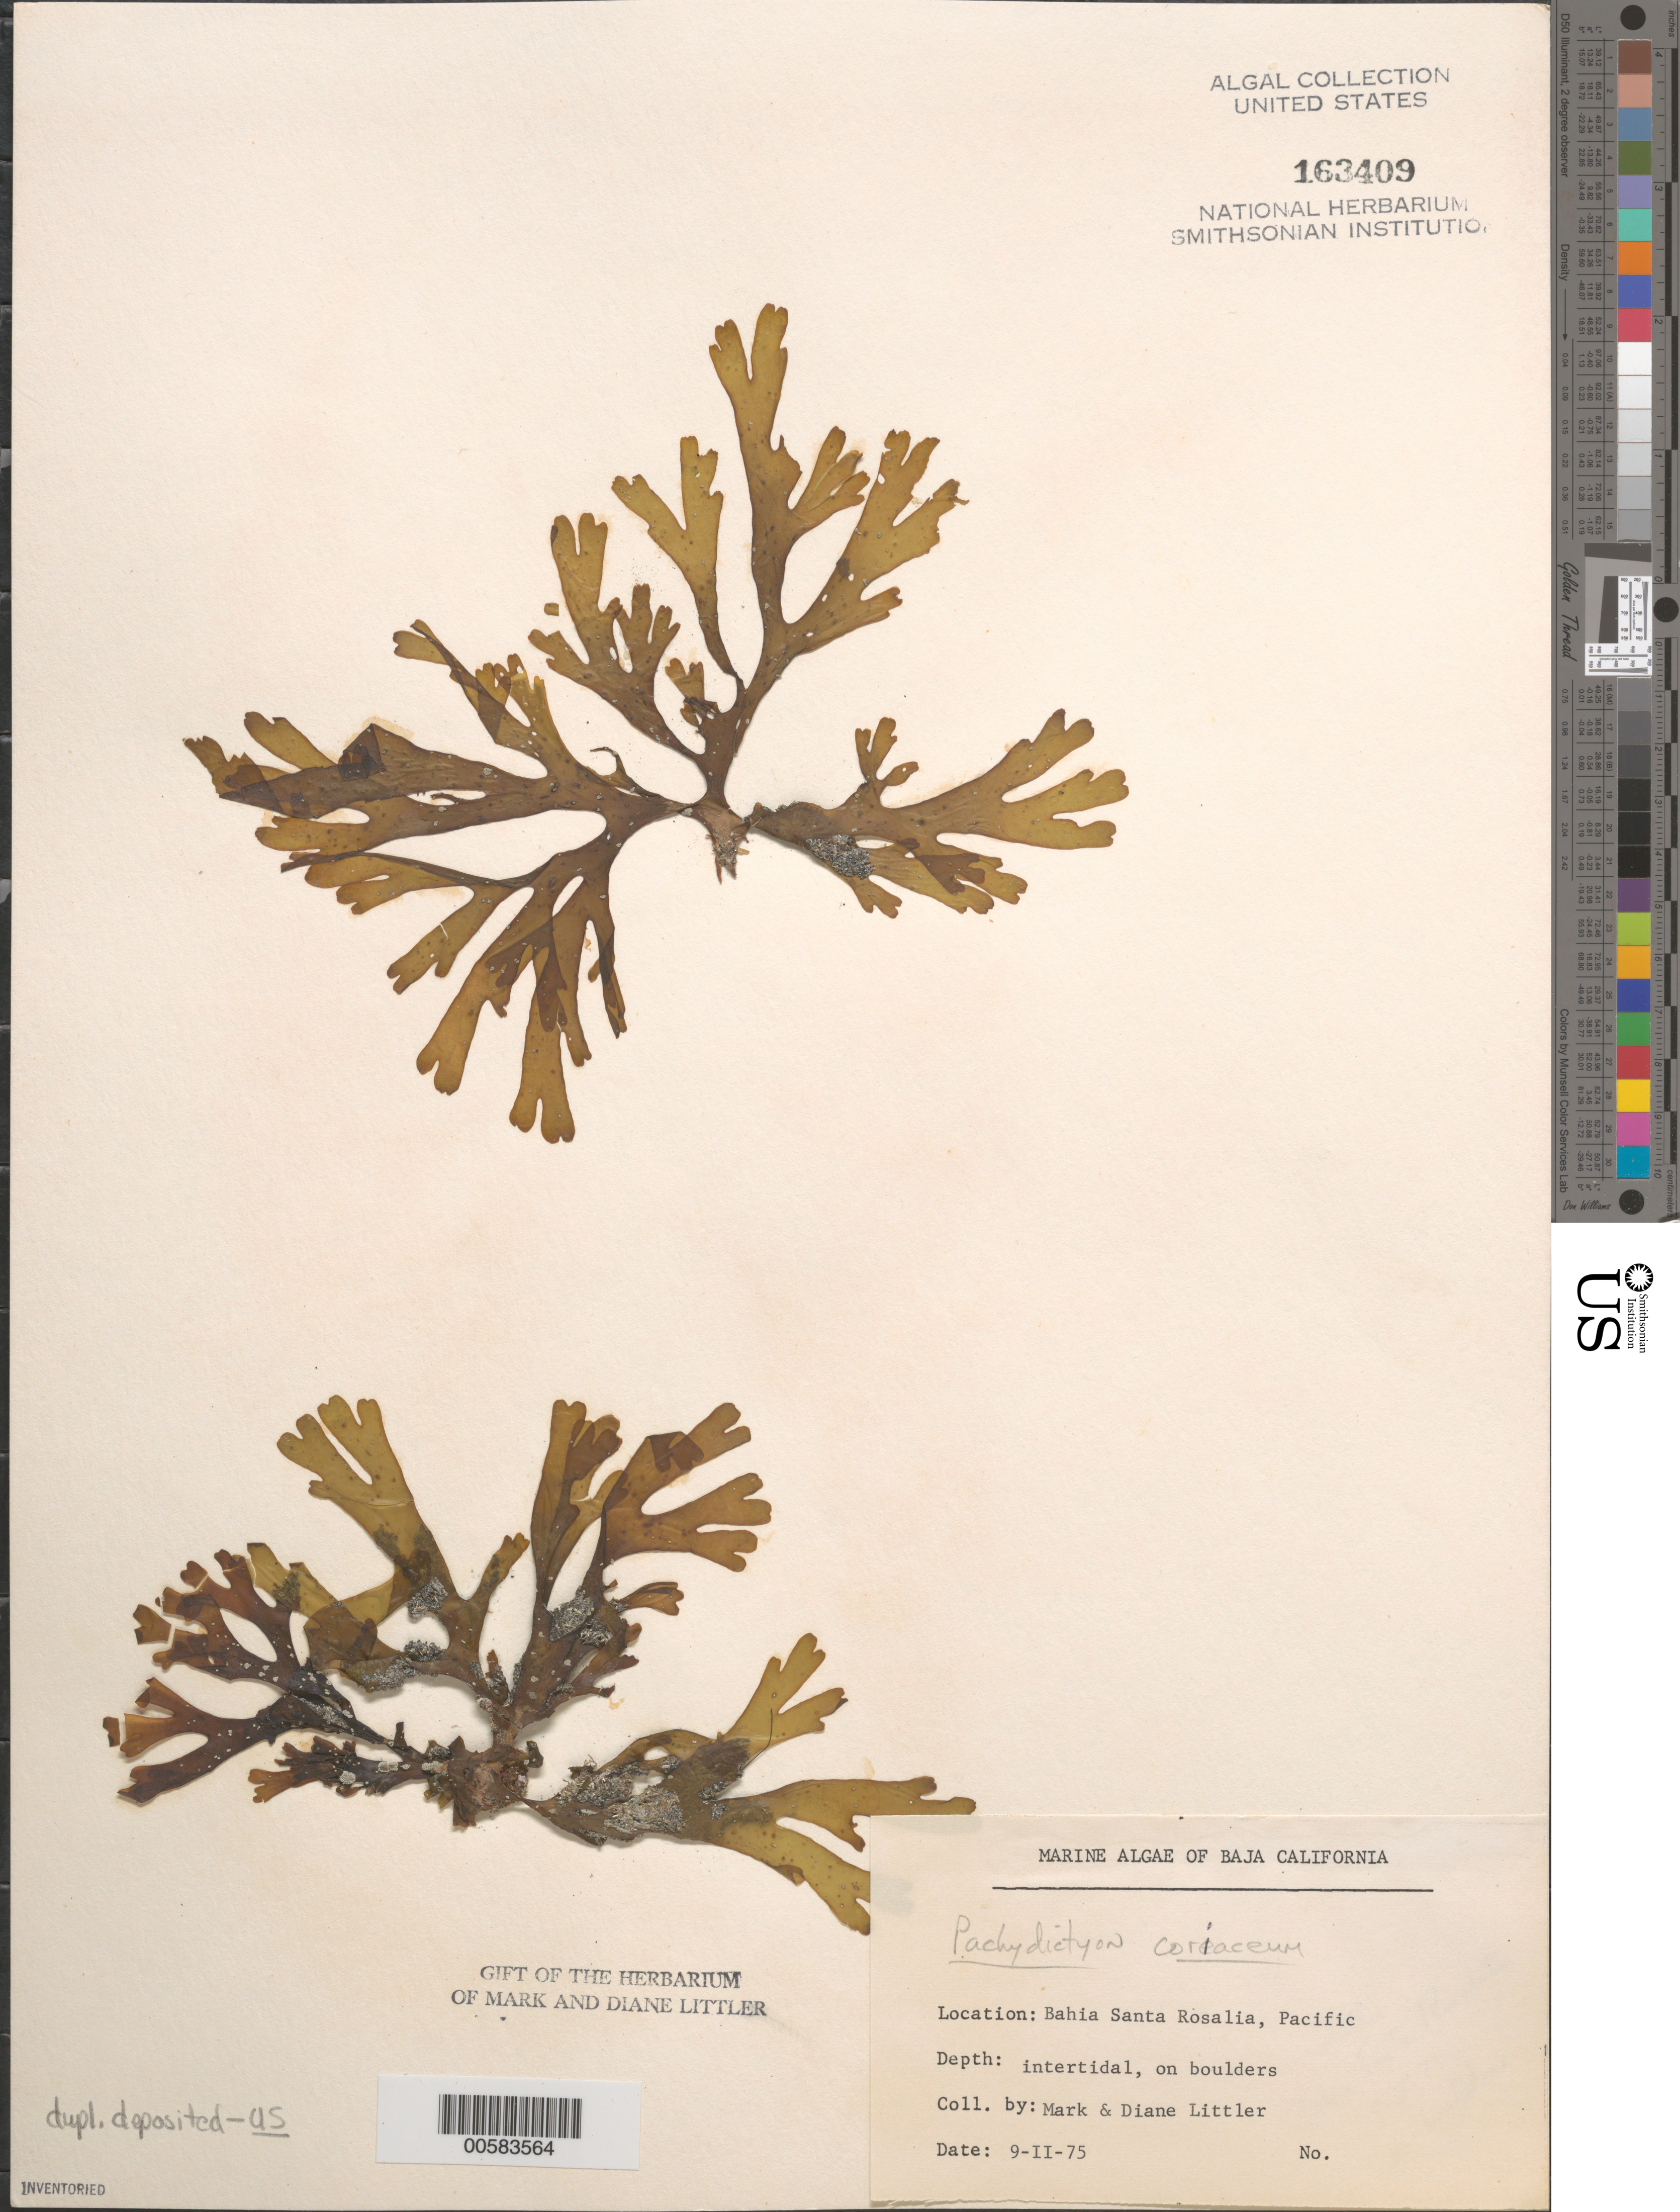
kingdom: Chromista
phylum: Ochrophyta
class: Phaeophyceae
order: Dictyotales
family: Dictyotaceae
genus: Pachydictyon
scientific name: Pachydictyon coriaceum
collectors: M. M. Littler & D. S. Littler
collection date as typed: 09 Feb 1975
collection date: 1975-02-09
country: Mexico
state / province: Baja California Sur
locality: Bahia Santa Rosalia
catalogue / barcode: US 163409